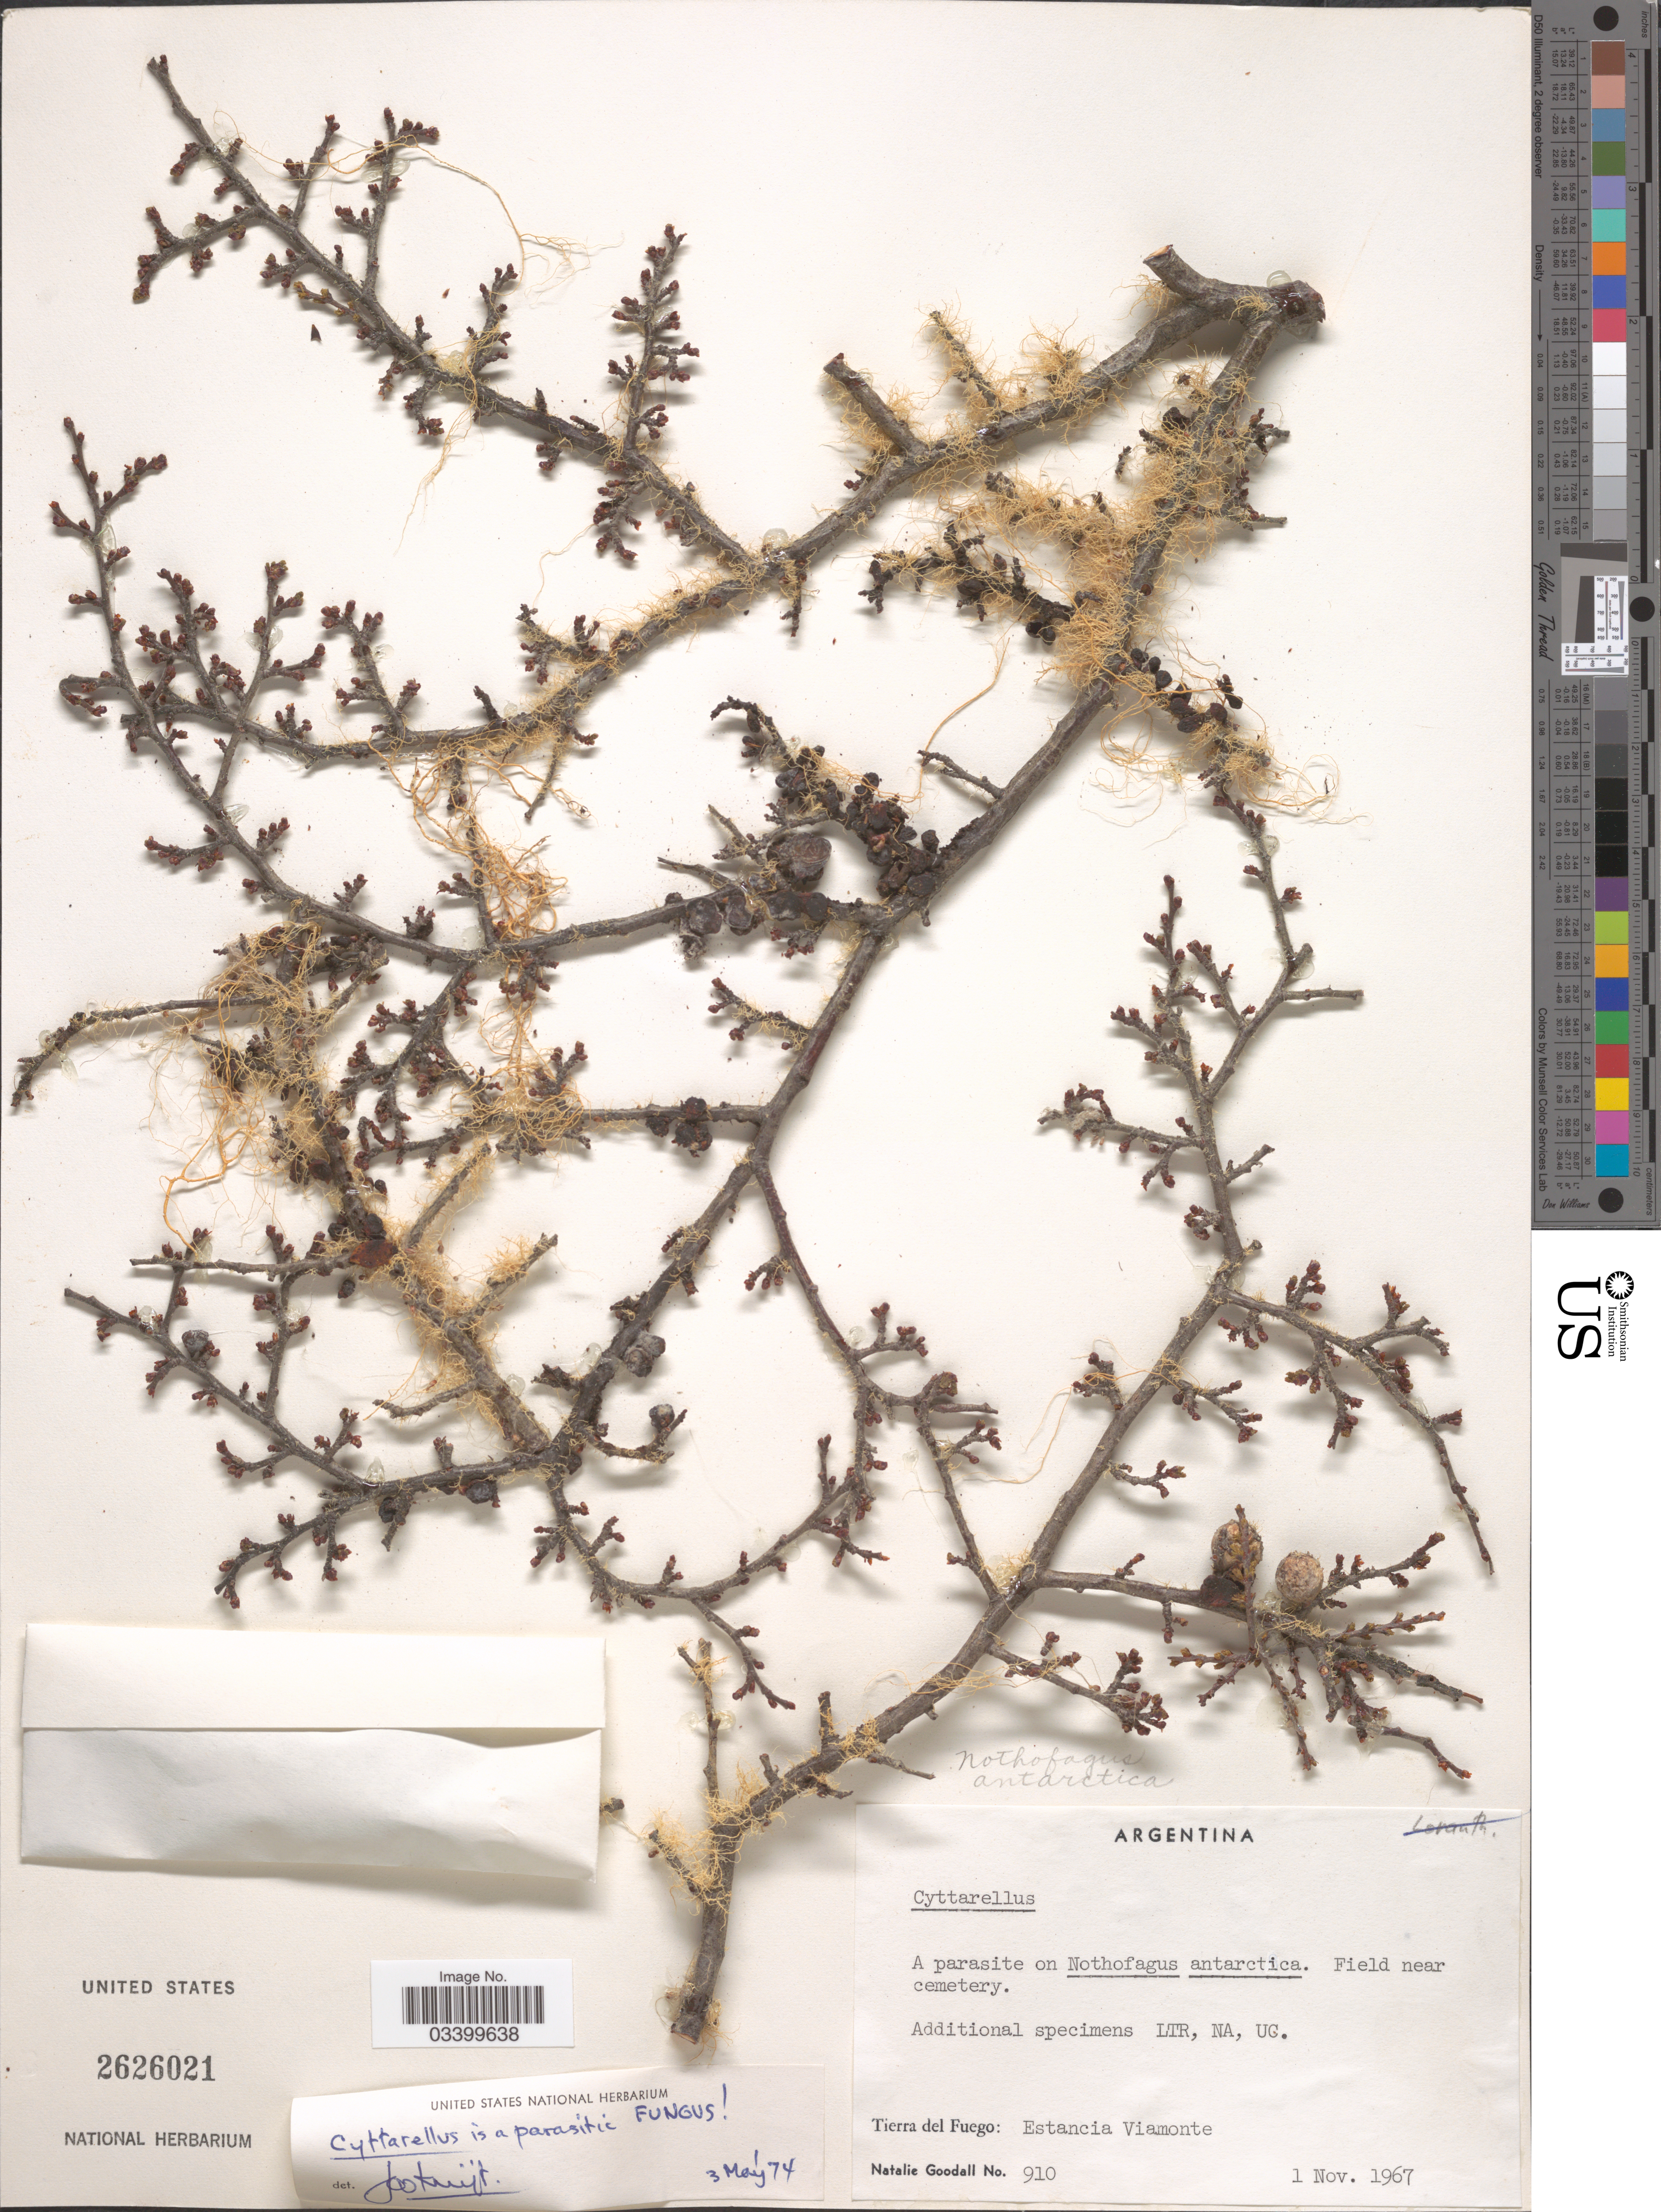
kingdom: Plantae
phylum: Tracheophyta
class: Magnoliopsida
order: Fagales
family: Nothofagaceae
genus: Nothofagus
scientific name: Nothofagus antarctica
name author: (G. Forst.) Oerst.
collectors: N. Goodall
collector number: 910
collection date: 1967-11-01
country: Argentina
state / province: Tierra del Fuego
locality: Tierra del Fuego: Estancia Viamonte.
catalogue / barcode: US 2626021